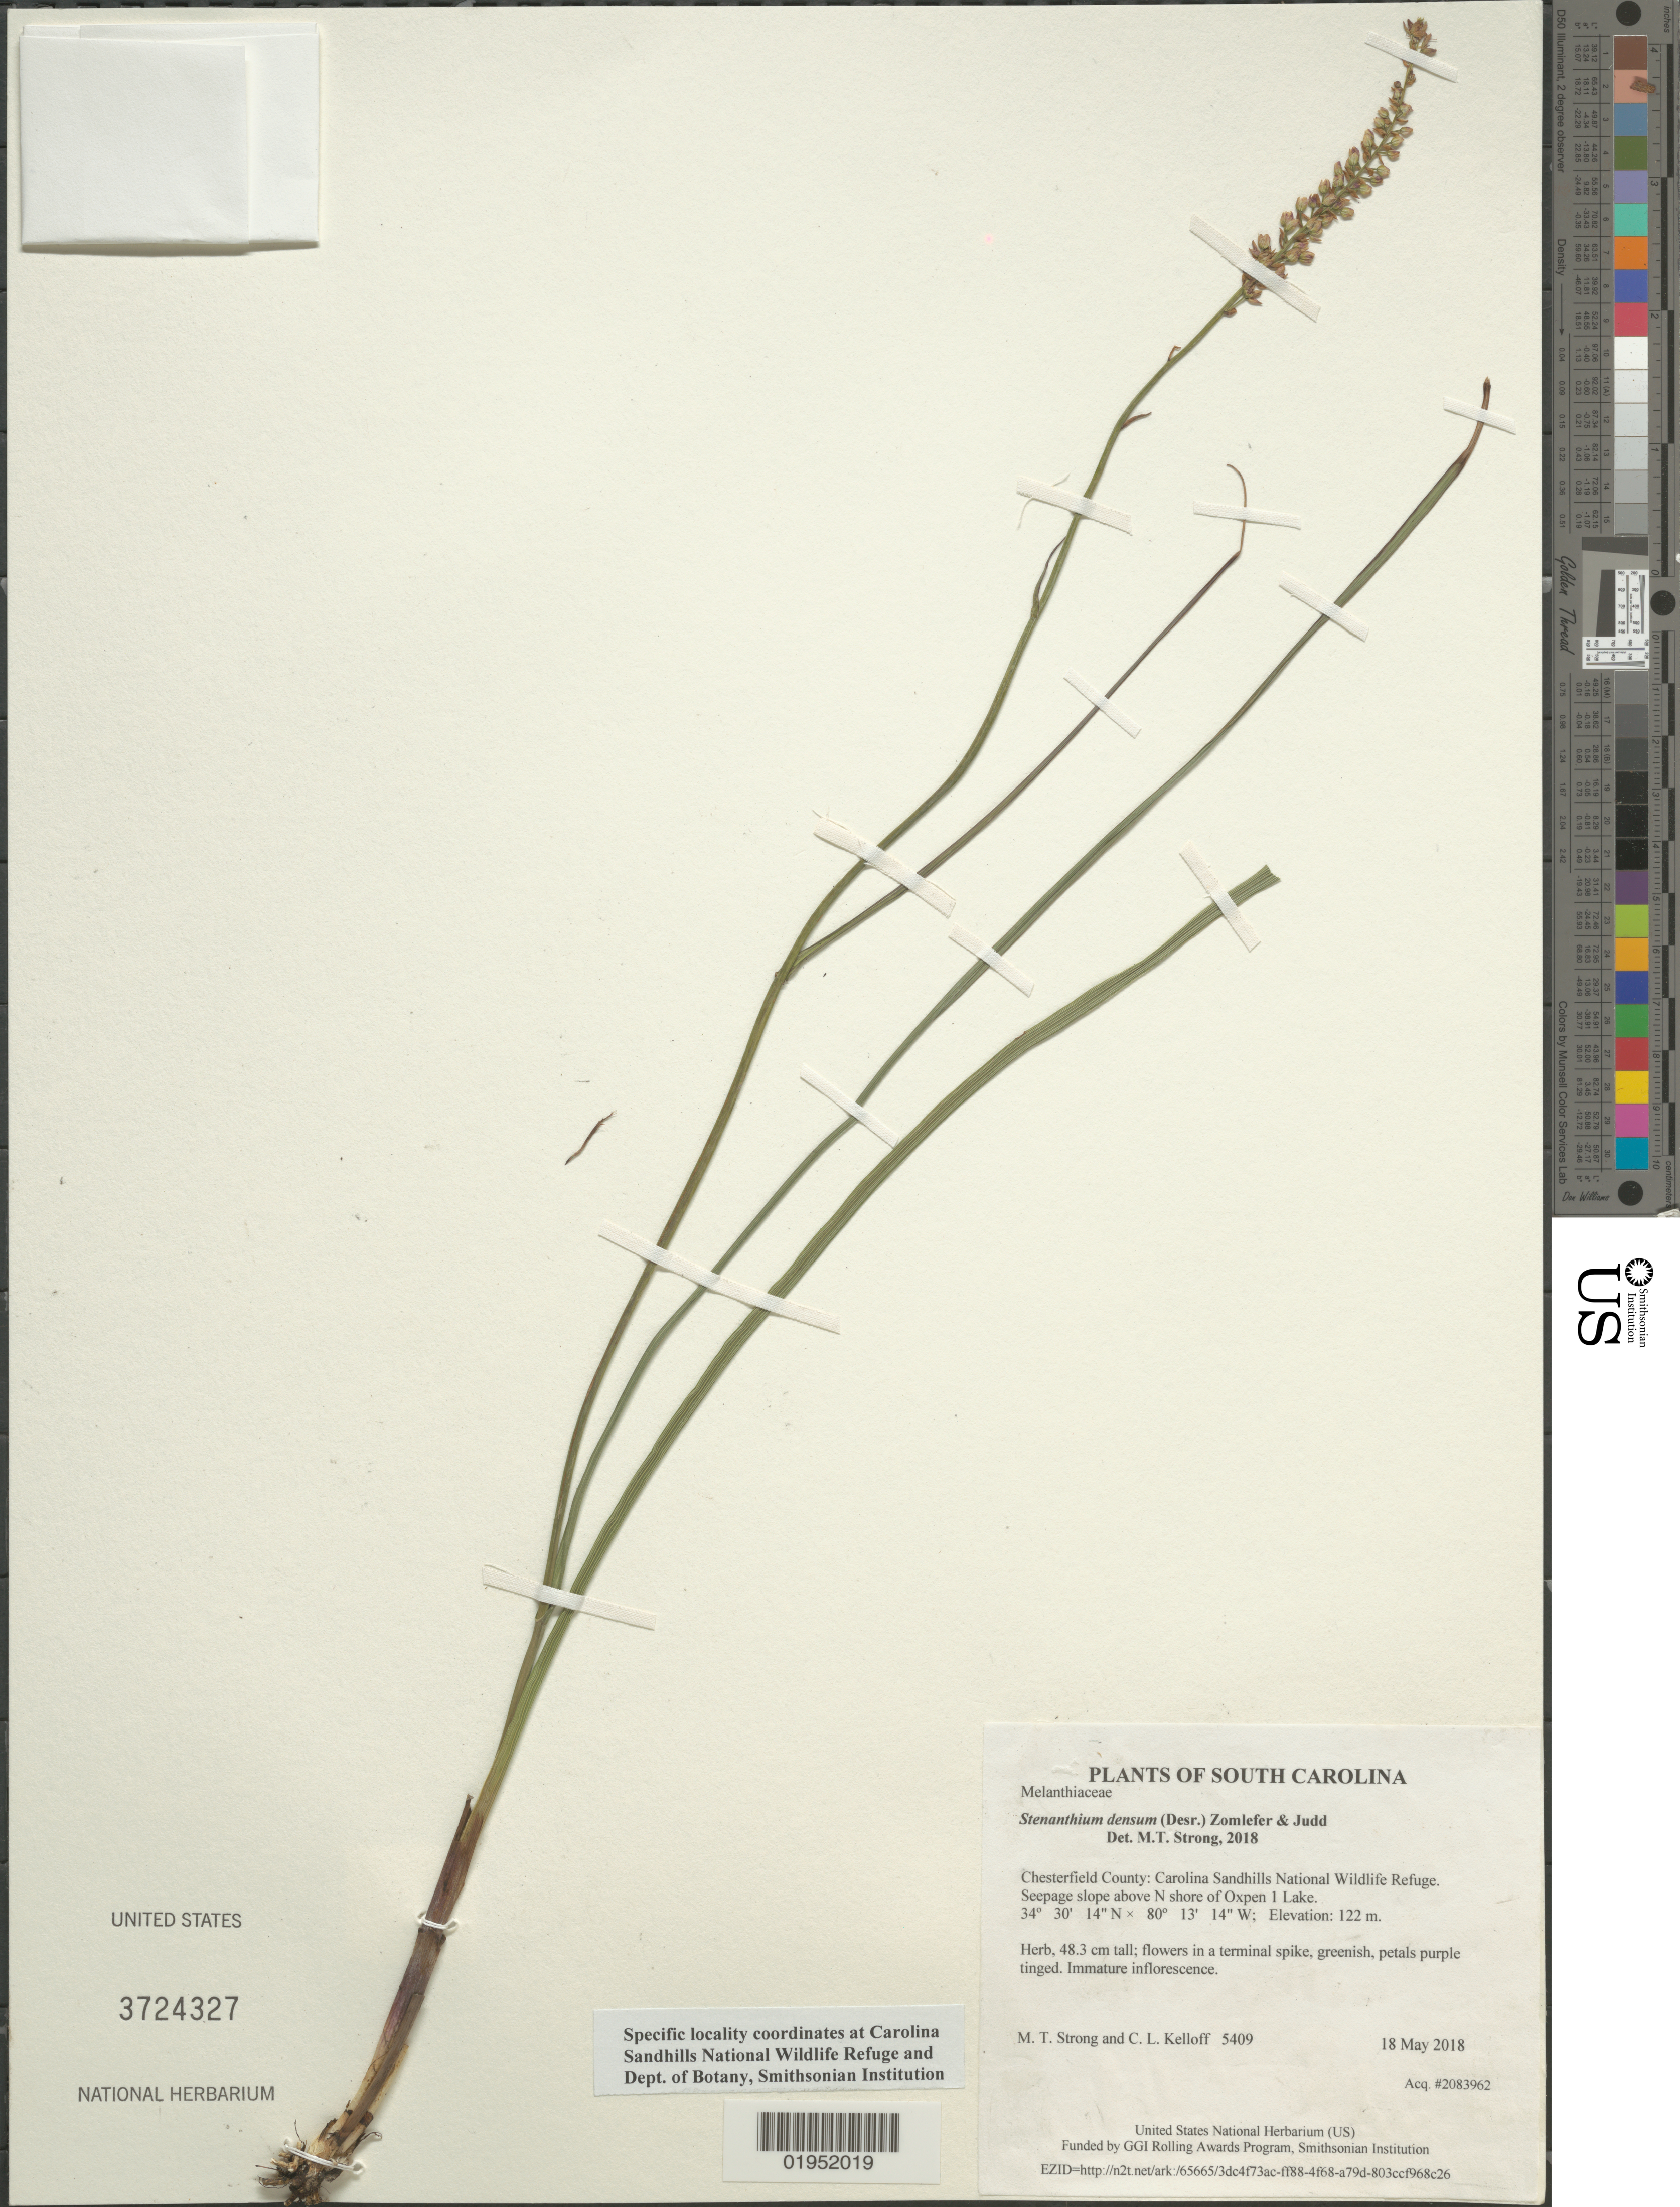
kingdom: Plantae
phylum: Tracheophyta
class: Liliopsida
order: Liliales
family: Melanthiaceae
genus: Stenanthium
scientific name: Stenanthium densum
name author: (Desr.) Zomlefer & Judd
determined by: Strong, Mark T., (BOT), Smithsonian Institution - National Museum of Natural History (UNITED STATES)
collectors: M. T. Strong & C. L. Kelloff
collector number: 5409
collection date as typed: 18 May 2018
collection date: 2018-05-18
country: United States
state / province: South Carolina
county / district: Chesterfield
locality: Carolina Sandhills National Wildlife Refuge. Seepage slope above N shore of Oxpen 1 Lake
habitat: Seepage slope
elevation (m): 122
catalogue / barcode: US 3724327